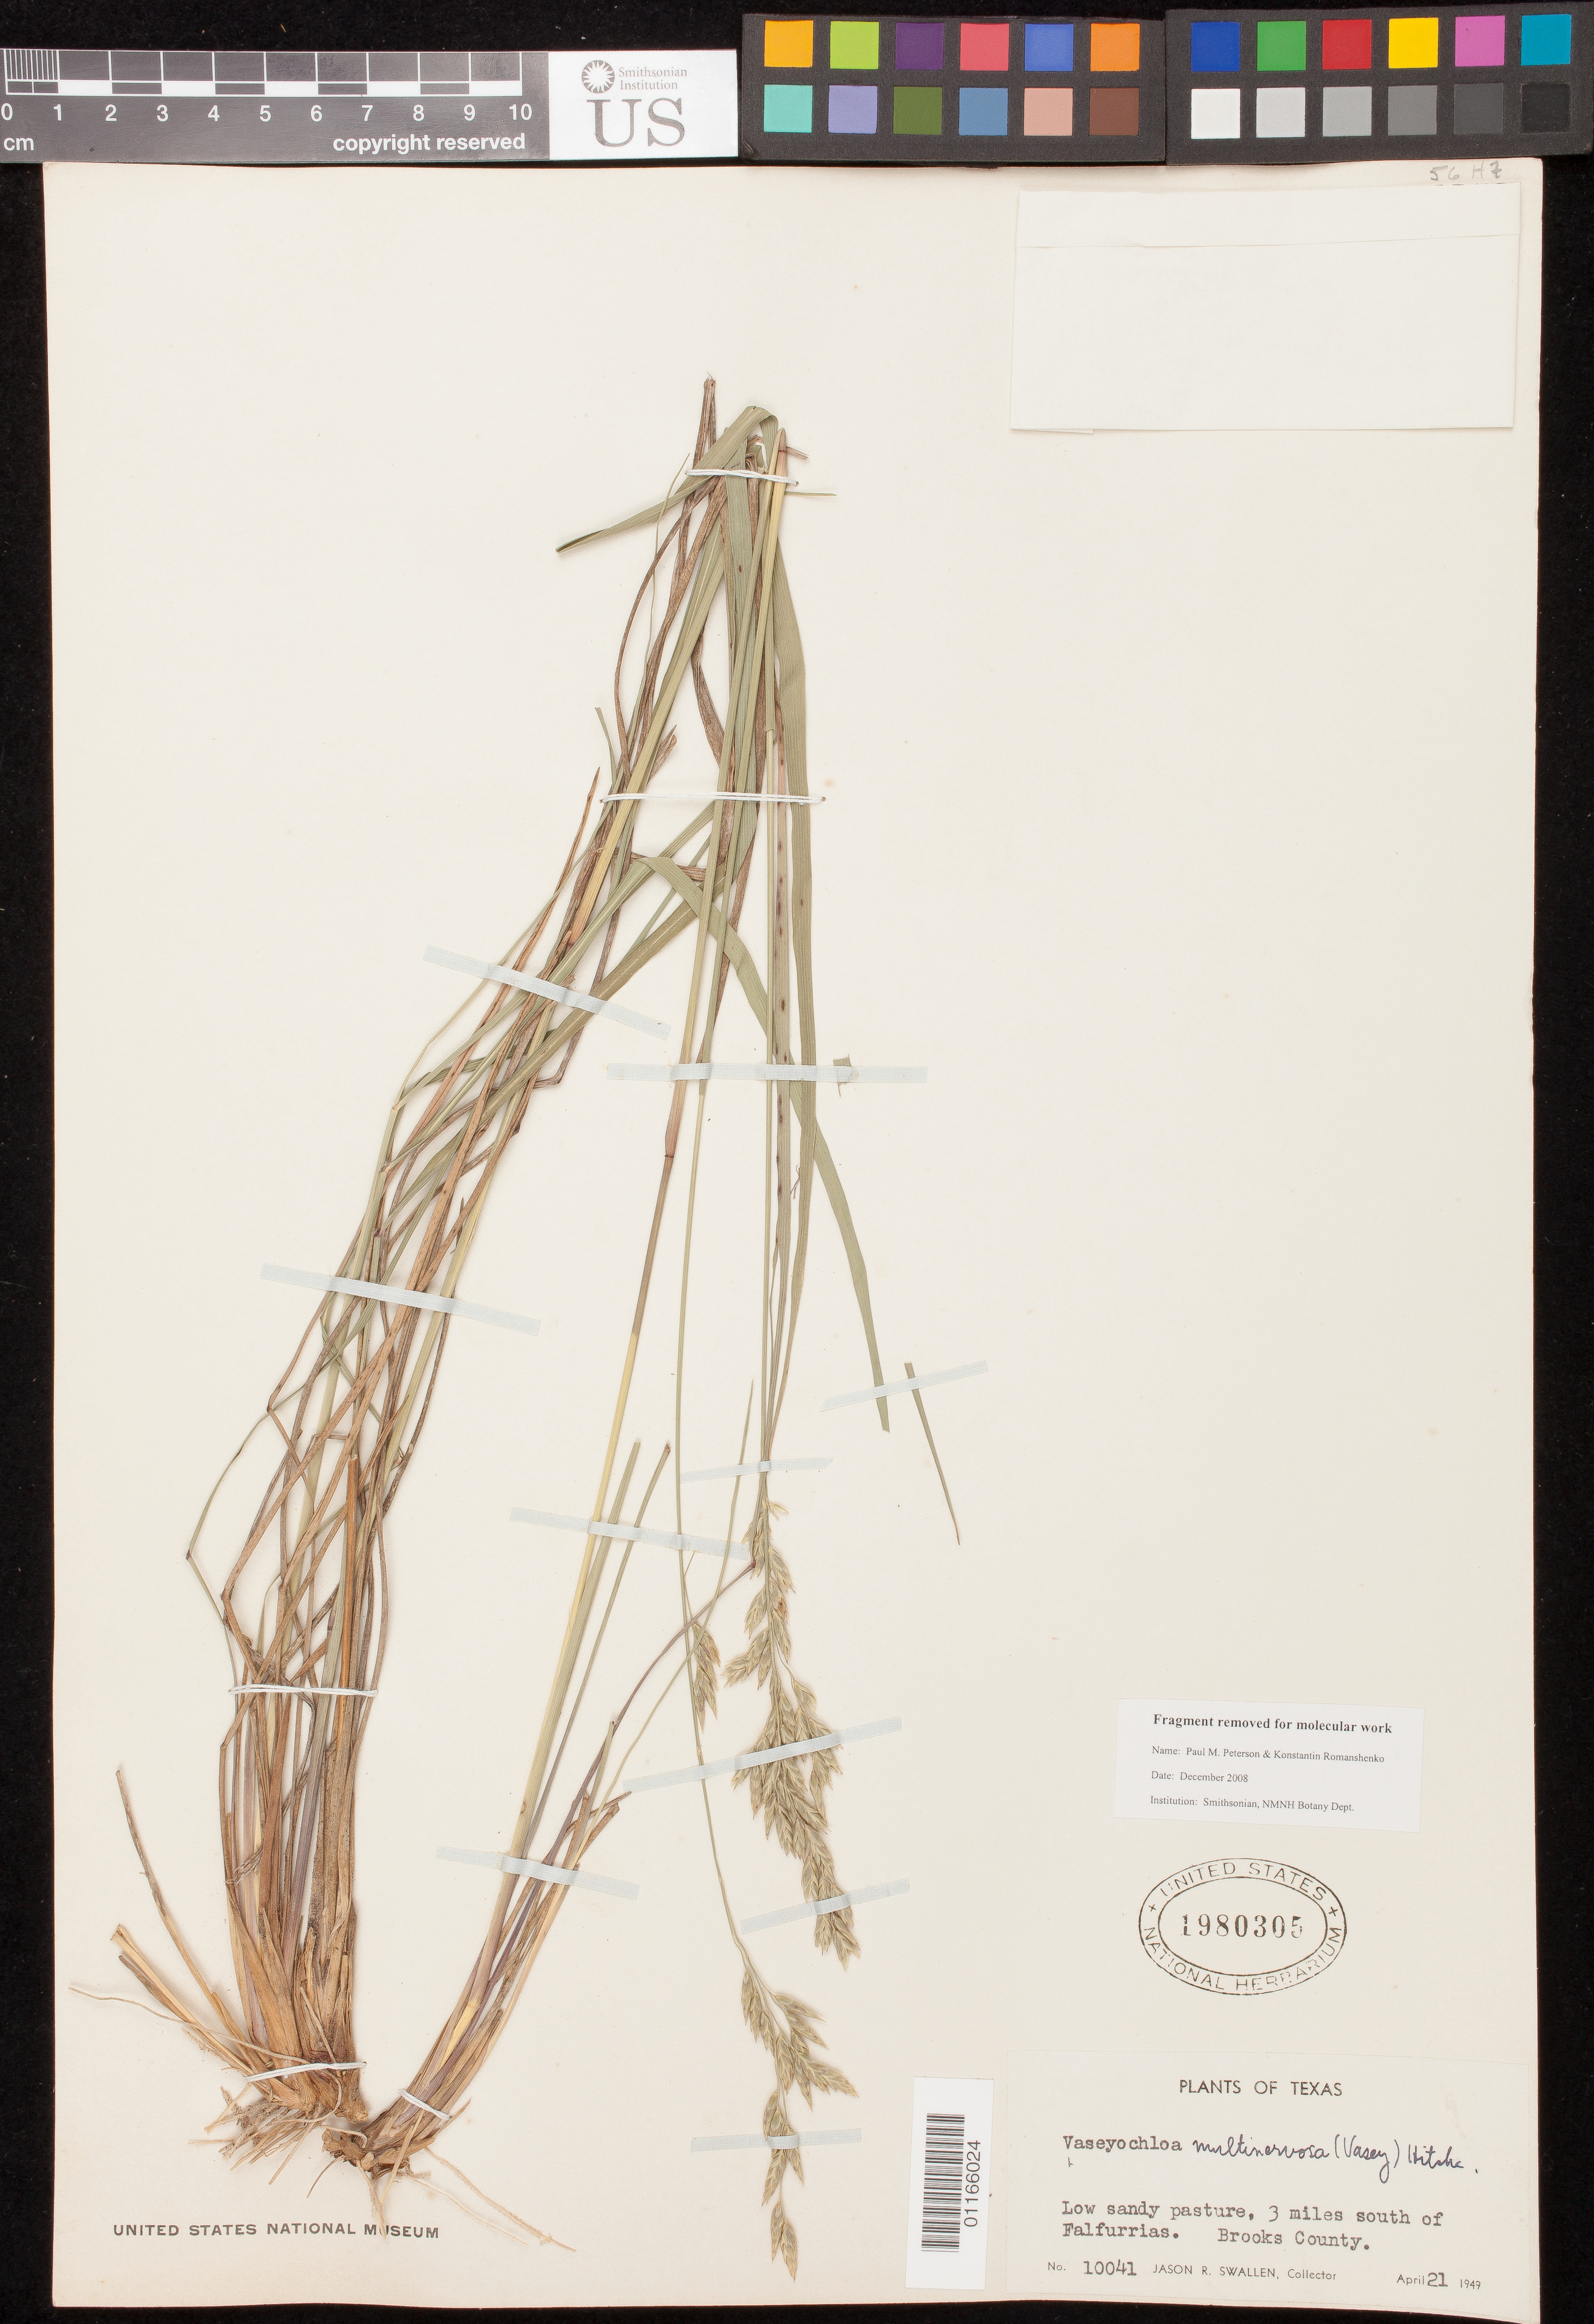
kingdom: Plantae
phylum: Tracheophyta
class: Liliopsida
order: Poales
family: Poaceae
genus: Vaseyochloa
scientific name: Vaseyochloa multinervosa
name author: (Vasey) Hitchc.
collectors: J. R. Swallen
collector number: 10041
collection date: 1949-04-21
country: United States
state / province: Texas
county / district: Brooks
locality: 3 miles south of Falfurrias.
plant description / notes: Fragment removed for molecular work Name: Paul M. Peterson & Konstantin Romanshenko Date December 2008 Institution: Smithsonian, NMNH Botany Dept.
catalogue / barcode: US 1980305